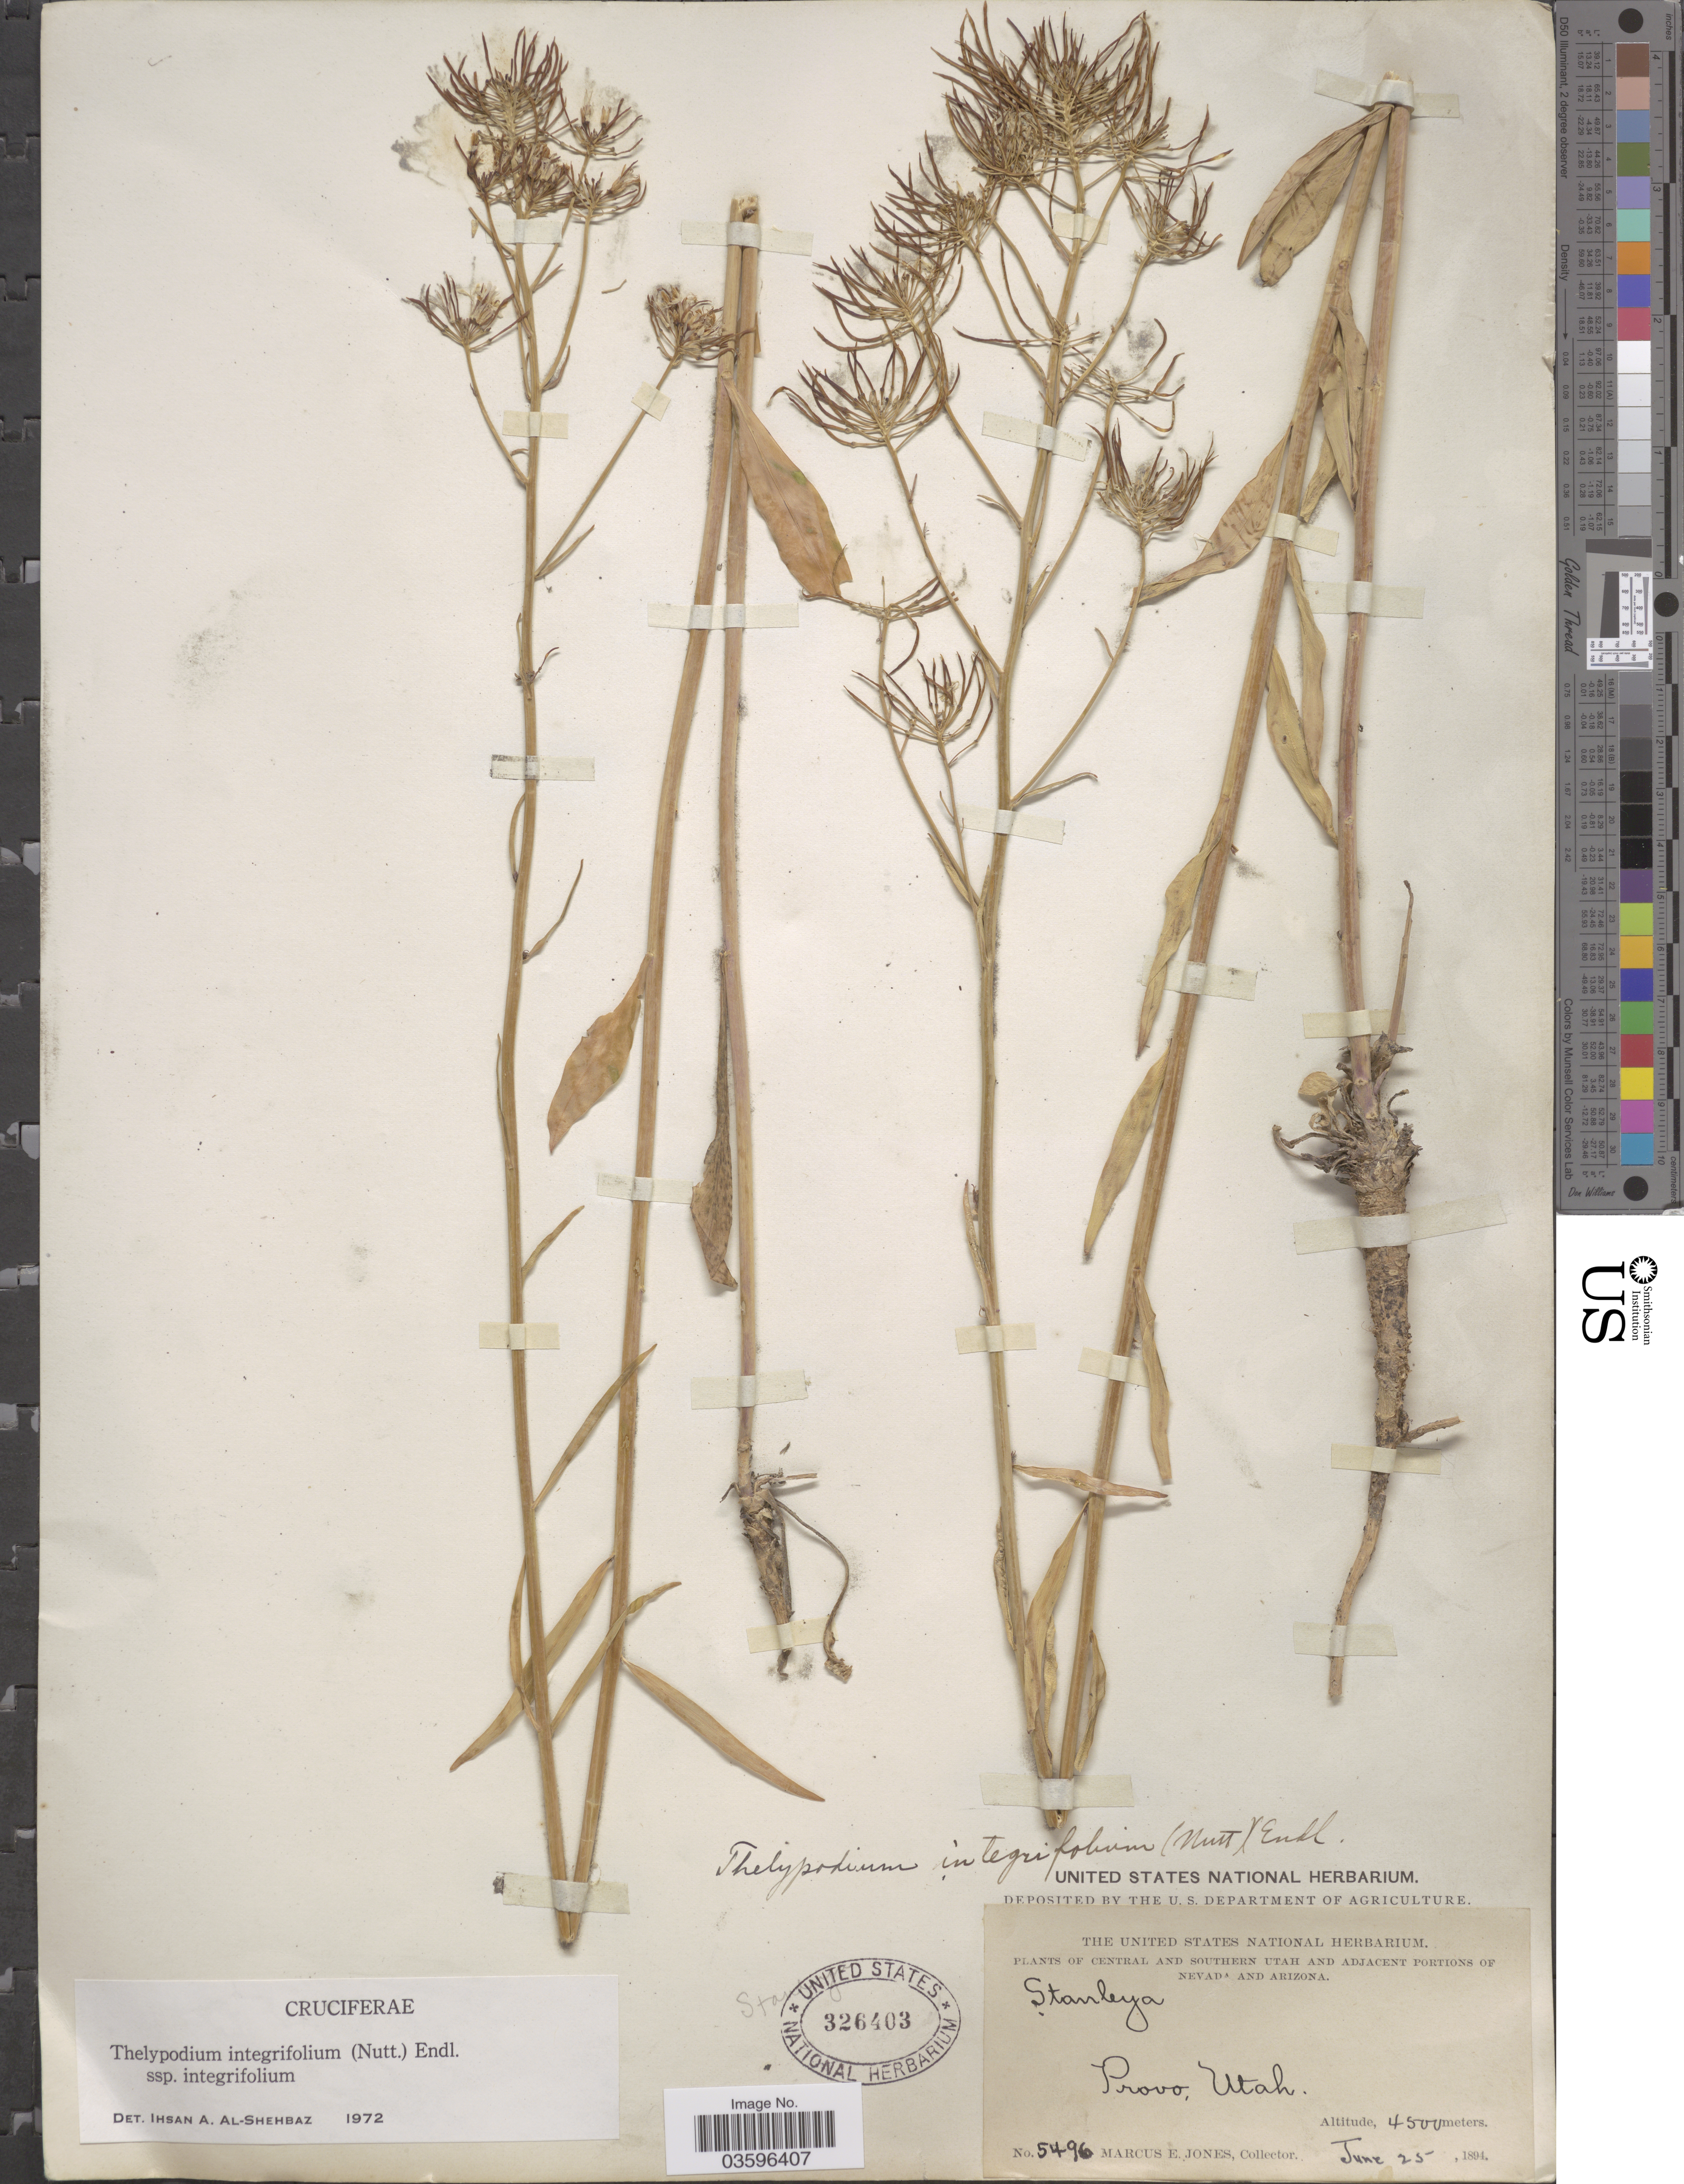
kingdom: Plantae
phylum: Tracheophyta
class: Magnoliopsida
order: Brassicales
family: Brassicaceae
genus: Thelypodium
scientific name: Thelypodium integrifolium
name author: (Nutt.) Endl.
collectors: M. E. Jones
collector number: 5496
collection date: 1894-06-25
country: United States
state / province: Utah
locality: Central and southern Utah. Provo.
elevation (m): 4500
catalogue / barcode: US 326403